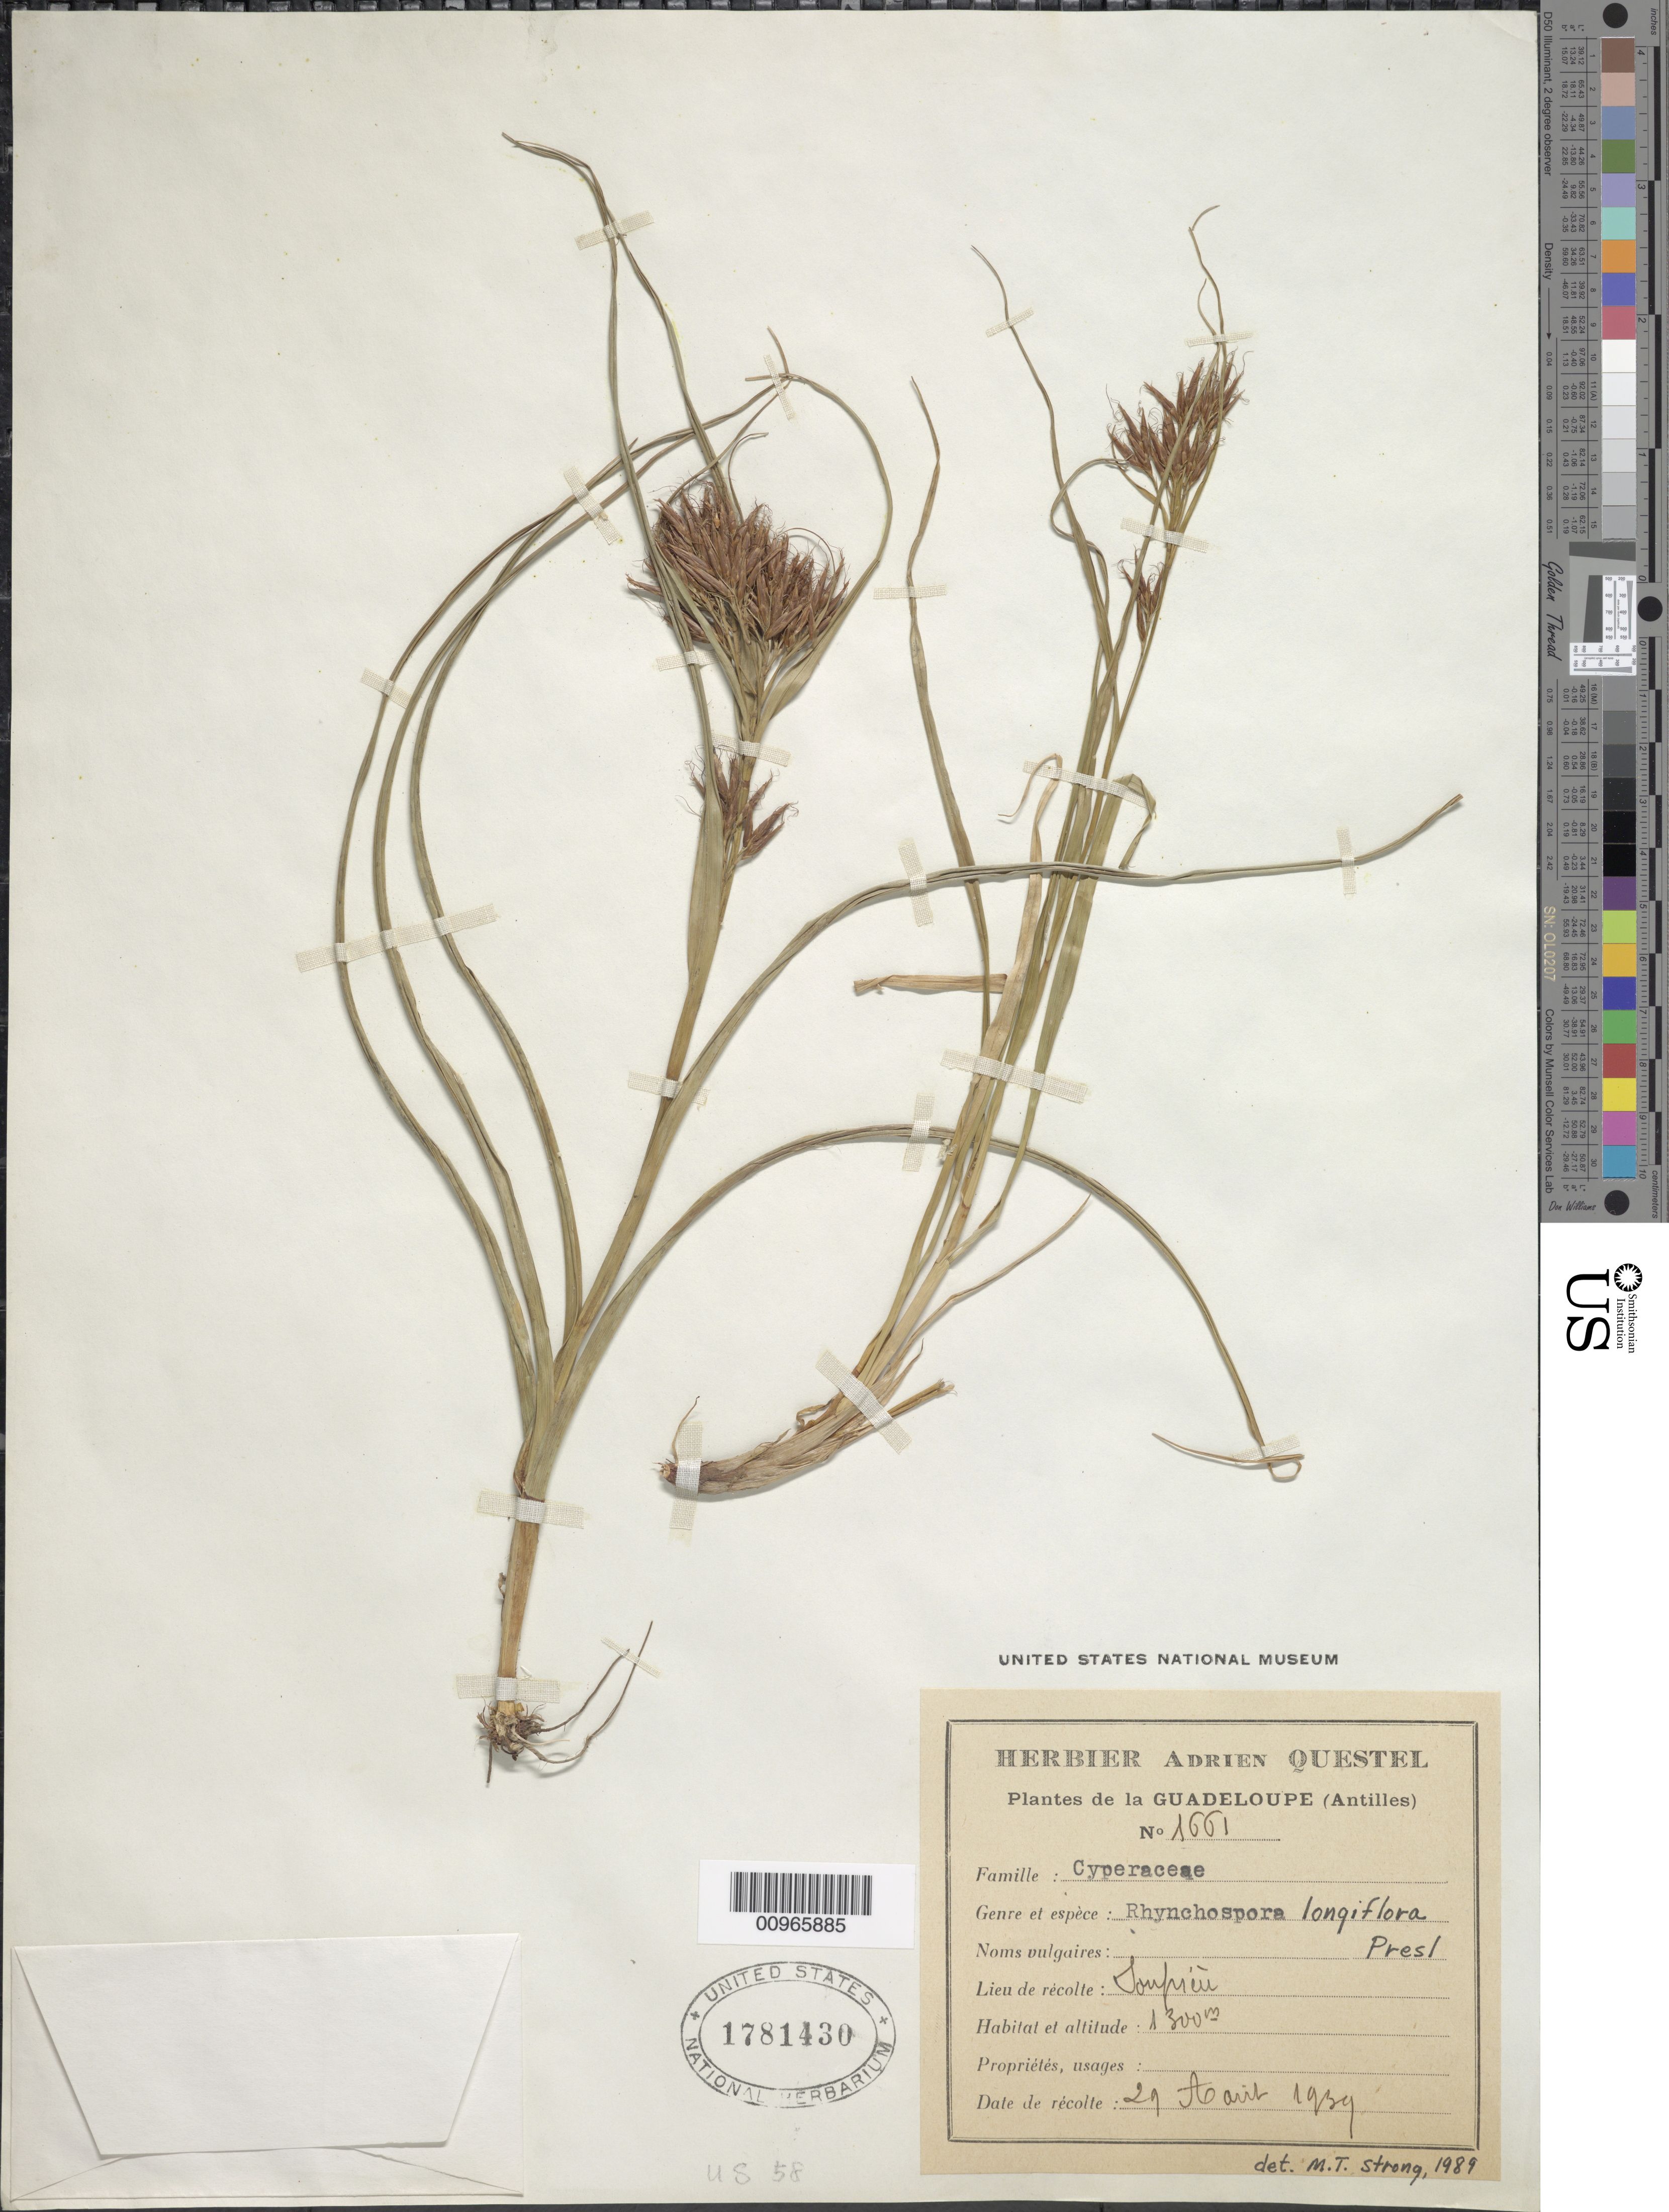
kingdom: Plantae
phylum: Tracheophyta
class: Liliopsida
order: Poales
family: Cyperaceae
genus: Rhynchospora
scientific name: Rhynchospora longiflora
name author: C. Presl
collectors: A. Questel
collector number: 1661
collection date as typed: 29 Apr 1939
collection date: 1939-04-29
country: Guadeloupe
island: Basse Terre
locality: Soufrière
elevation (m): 300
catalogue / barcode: US 1781430